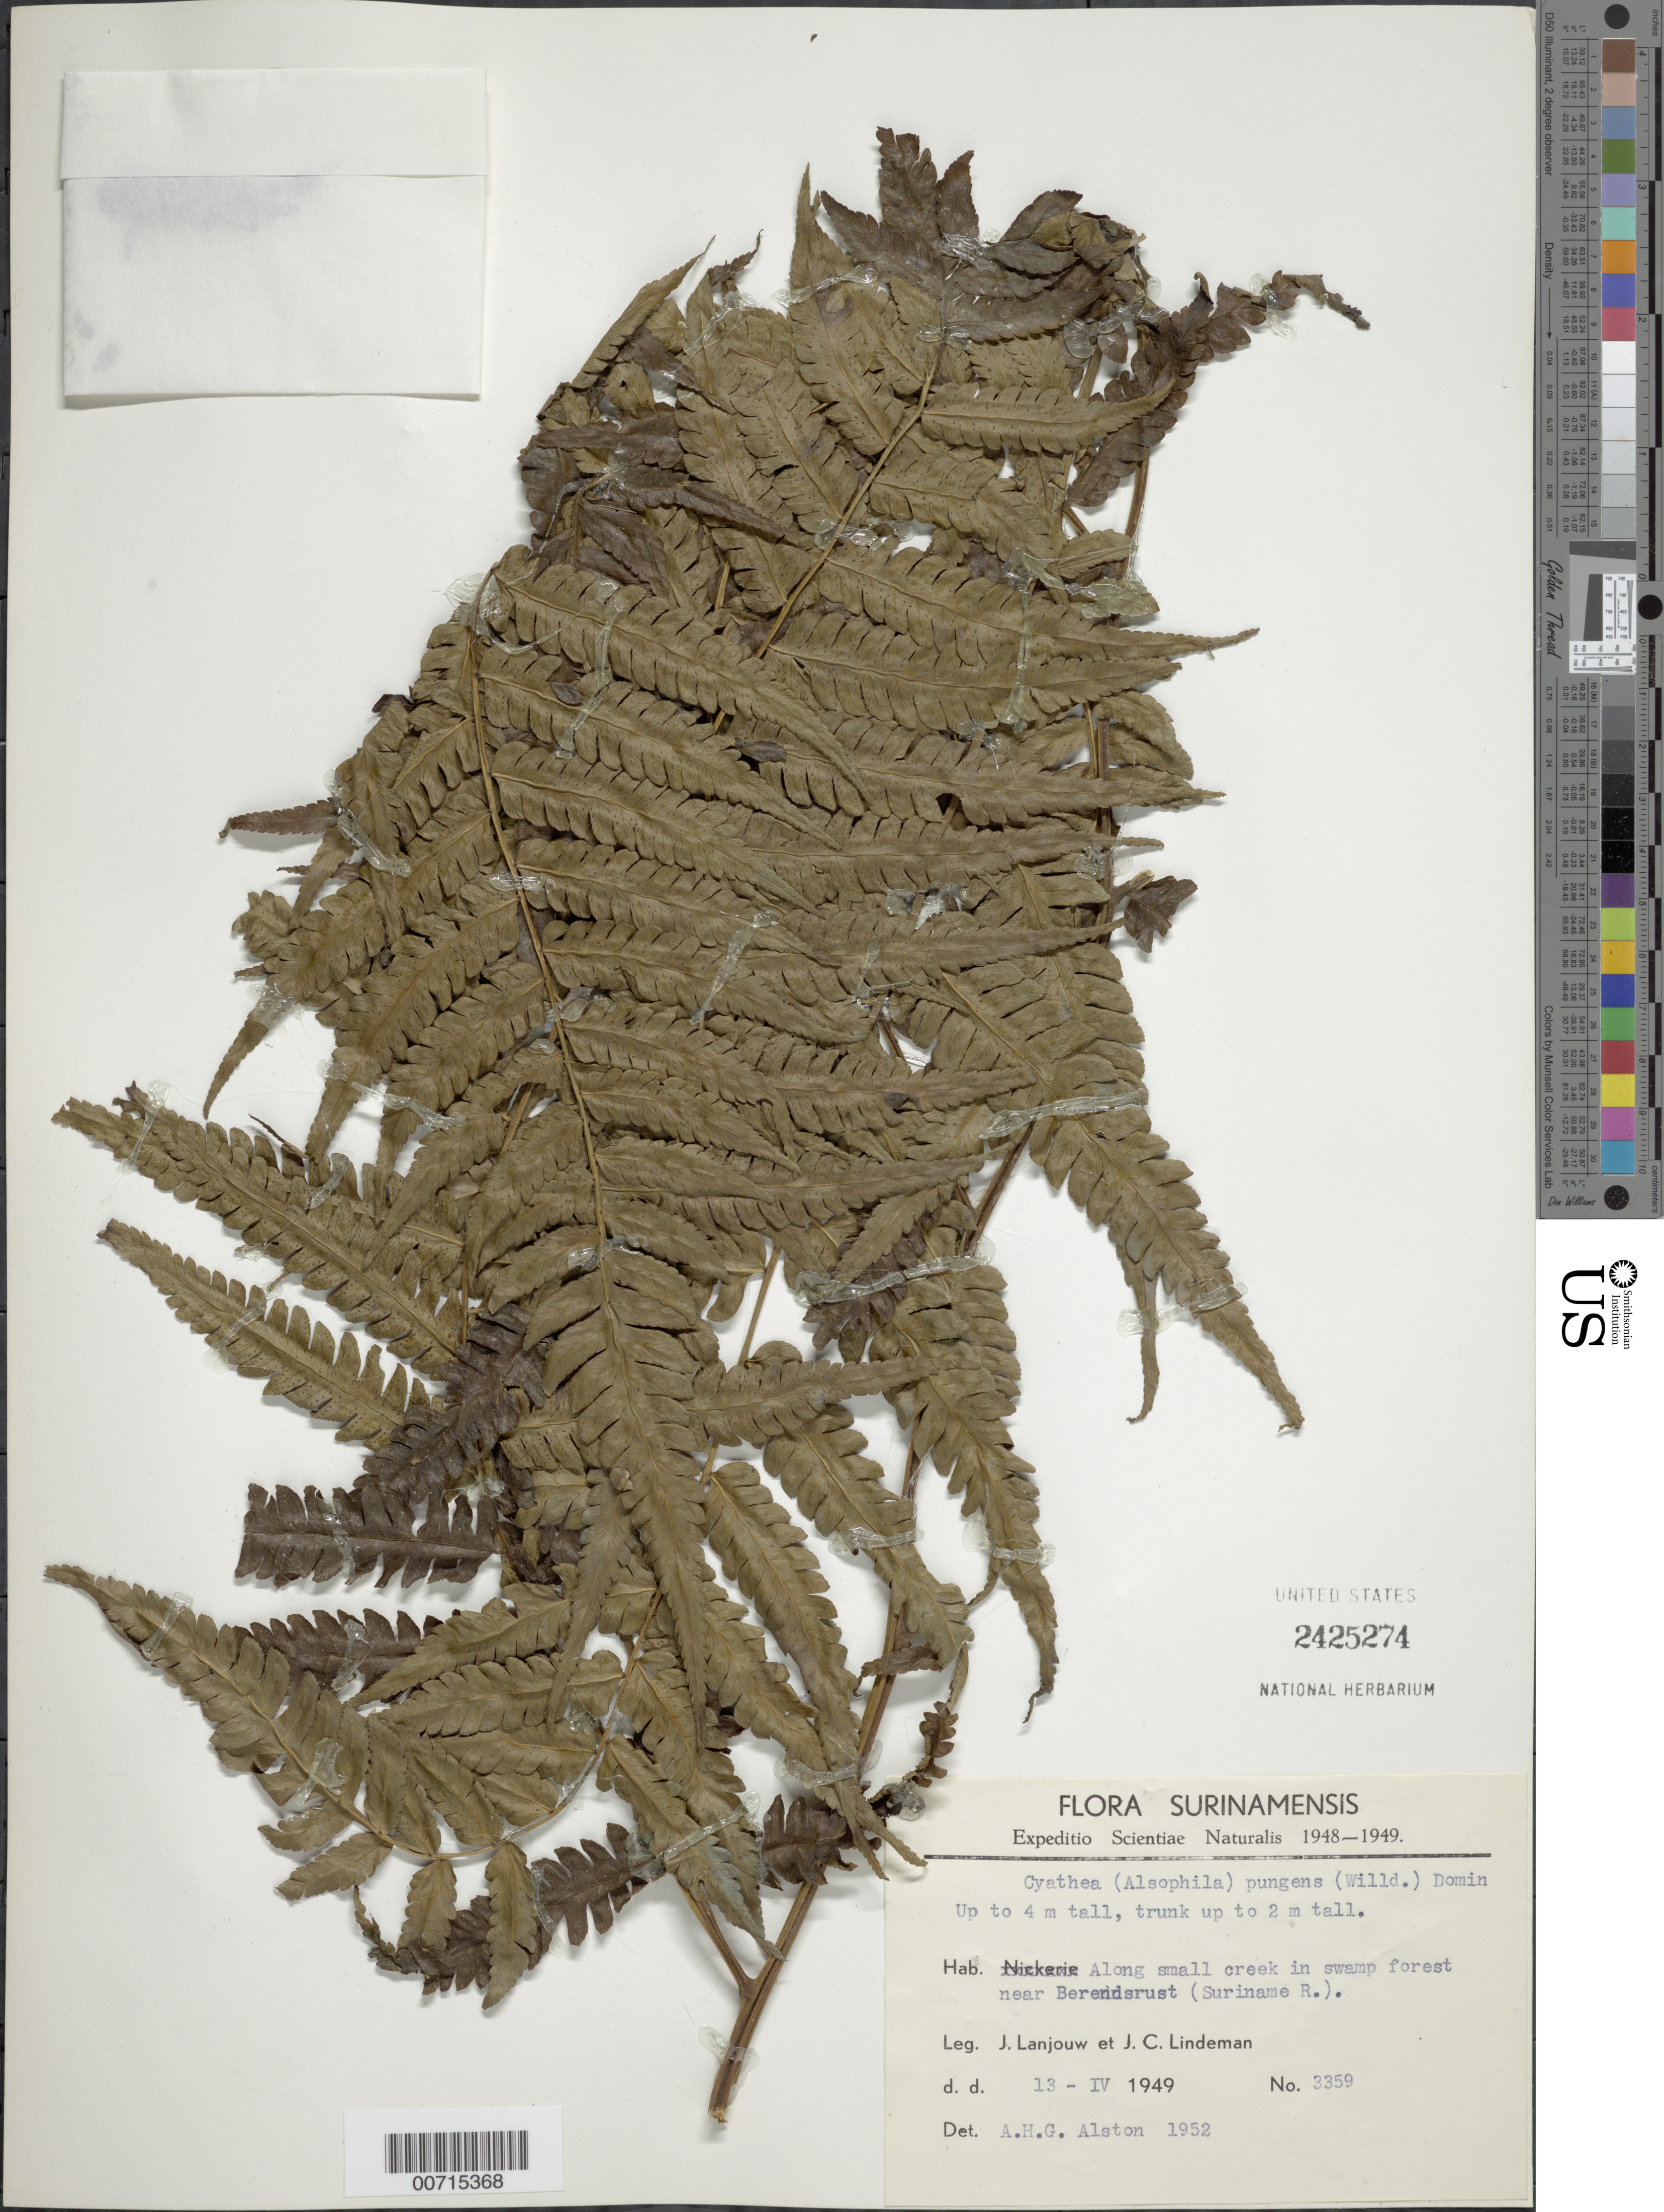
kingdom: Plantae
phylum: Tracheophyta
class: Polypodiopsida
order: Cyatheales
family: Cyatheaceae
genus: Cyathea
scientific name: Cyathea pungens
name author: (Willd.) Domin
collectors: J. Lanjouw & J. C. Lindeman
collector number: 3359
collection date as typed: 13-Apr-49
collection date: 1949-04-13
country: Suriname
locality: Berendsrust, vic. (Suriname R.)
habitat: Along small creek in swamp forest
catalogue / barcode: US 2425274